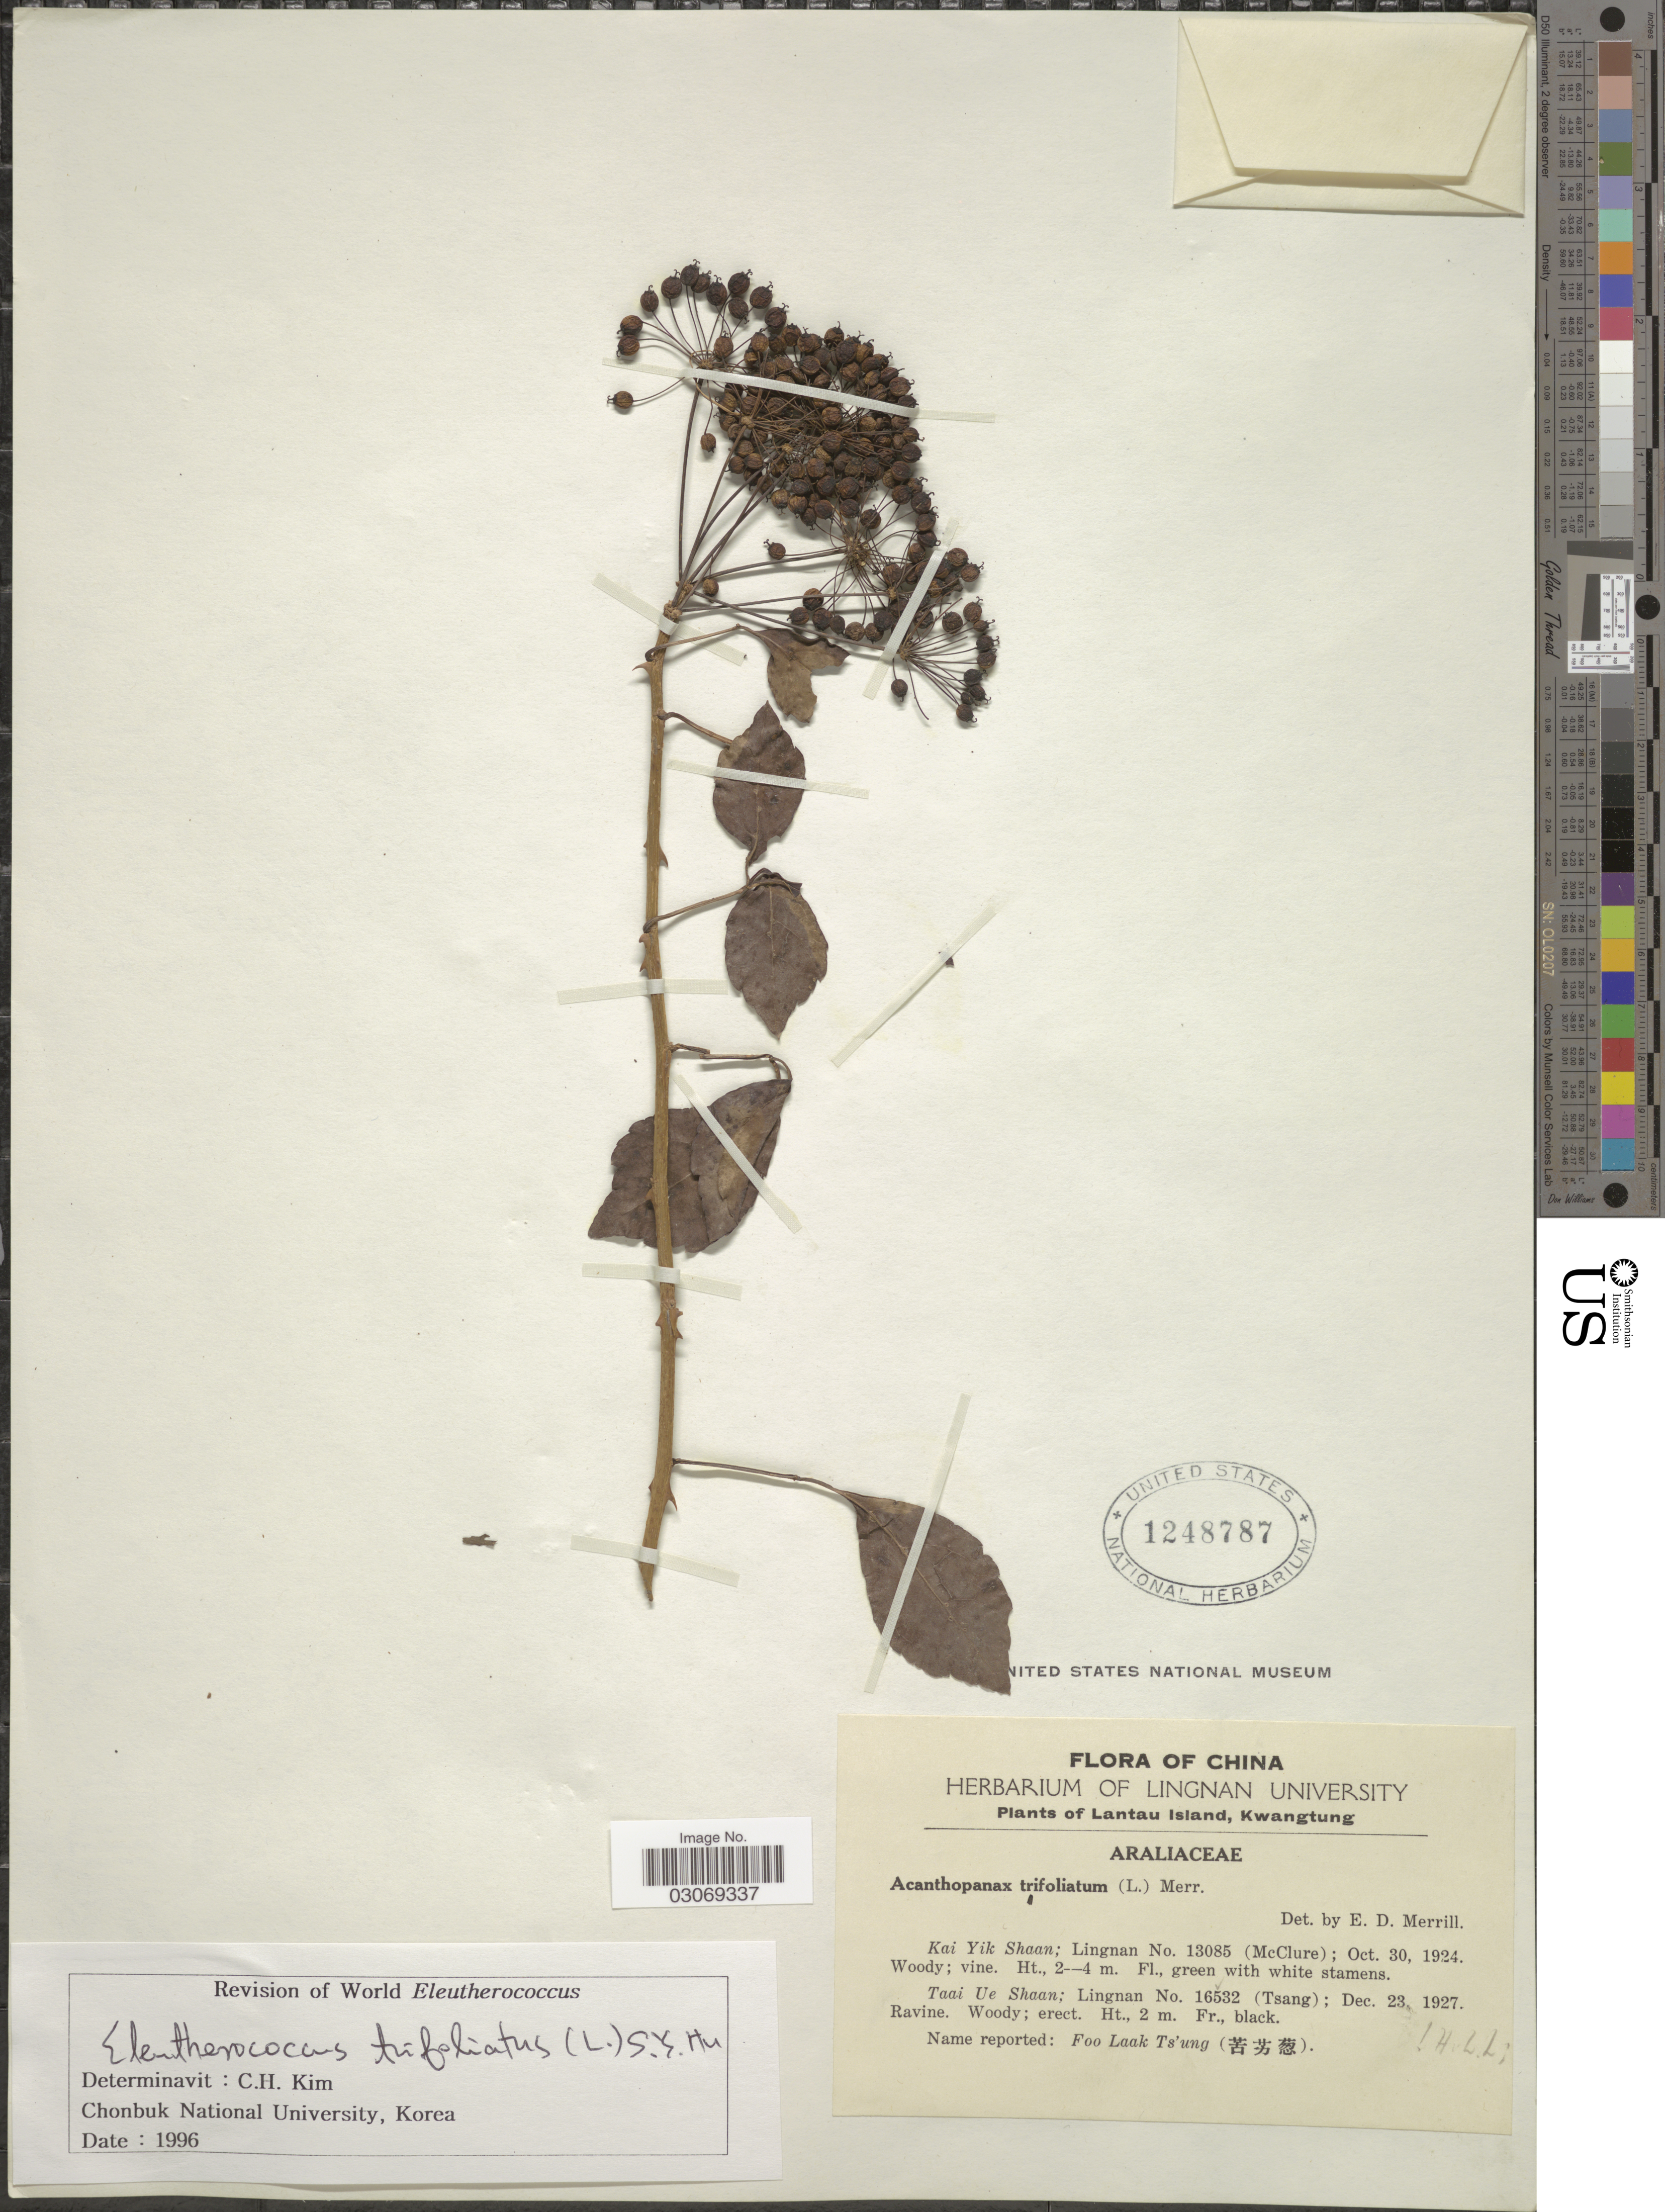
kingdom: Plantae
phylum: Tracheophyta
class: Magnoliopsida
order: Apiales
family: Araliaceae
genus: Eleutherococcus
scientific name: Eleutherococcus trifoliatus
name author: (L.) S.Y. Hu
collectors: McClure & -- Tsang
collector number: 13085/16532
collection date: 1924-10-30/1927-12-23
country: China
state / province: Guangdong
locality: Lantau Island, Kwangtung. Kai Yik Shaan; Lingnan. Taai Ue Shaan; Lingnan. [unsure placement]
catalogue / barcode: US 1248787